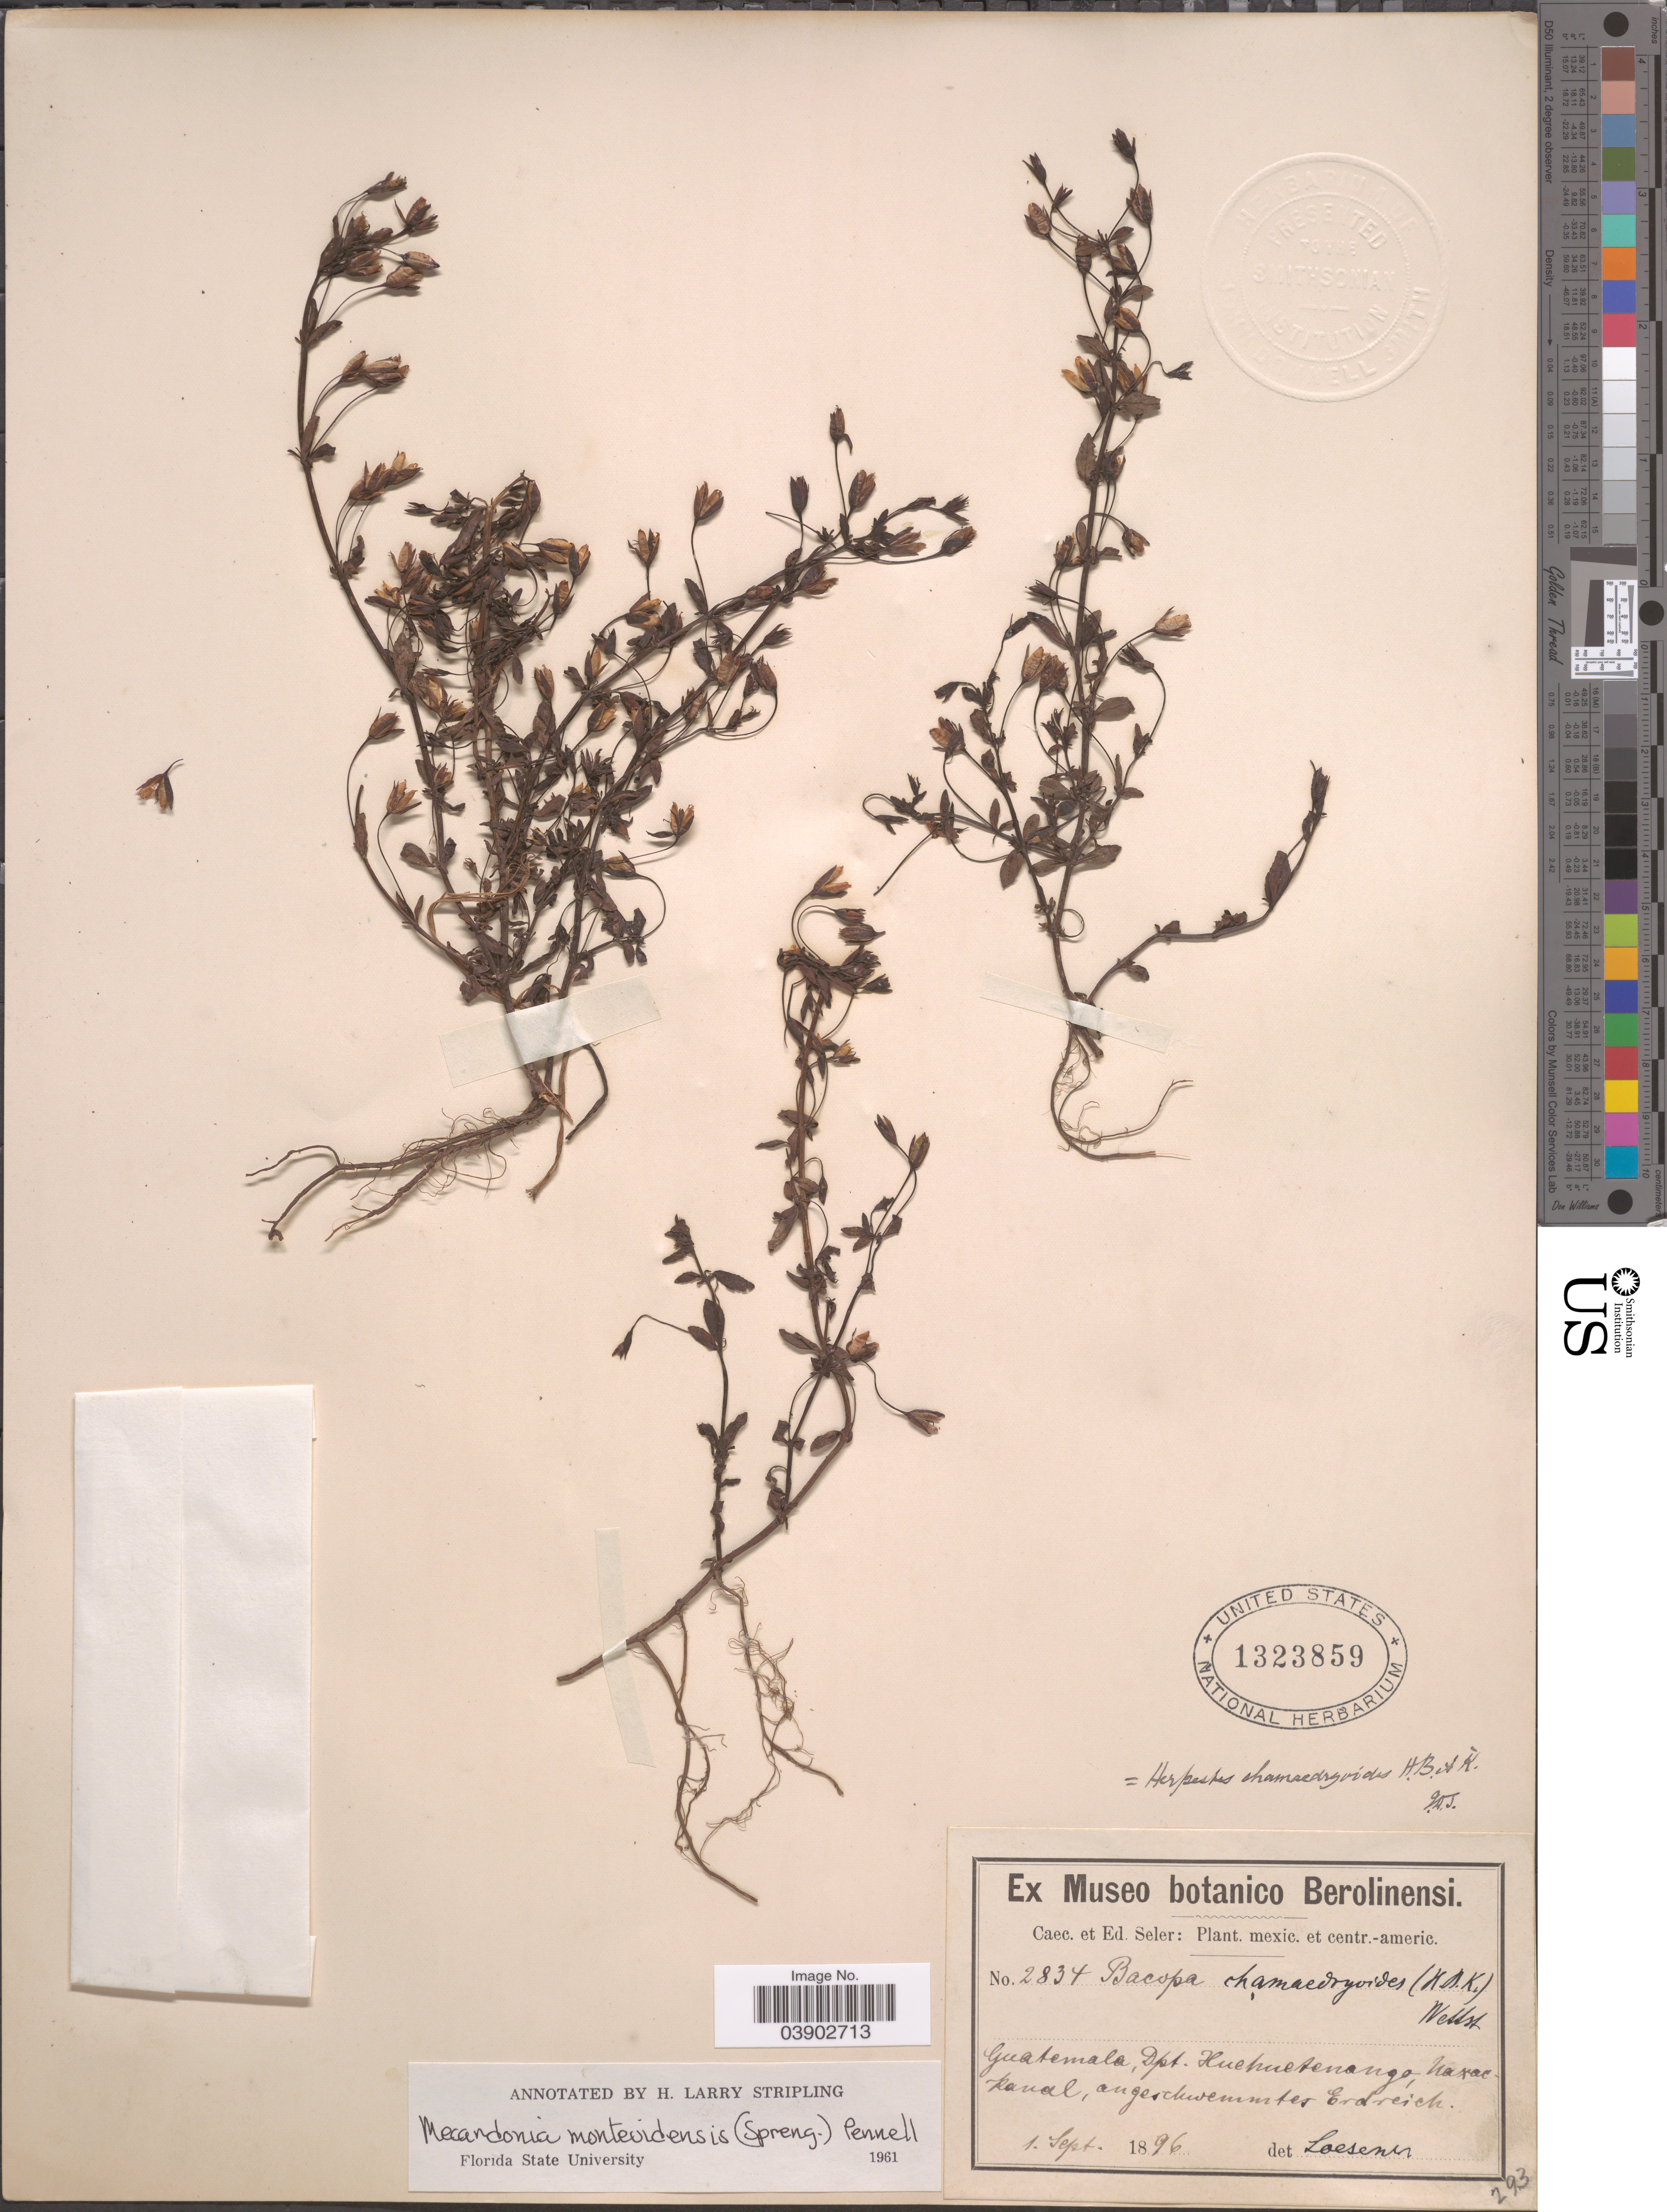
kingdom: Plantae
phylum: Tracheophyta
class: Magnoliopsida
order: Lamiales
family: Plantaginaceae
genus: Mecardonia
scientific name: Mecardonia procumbens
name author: (Mill.) Small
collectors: ex Caec. et Ed Seler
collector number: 2834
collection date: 1896-09-01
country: Guatemala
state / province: Huehuetenango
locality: Dpt. Huehuetenango, Uaxac-kanal, angeschwemmtes Erdreich.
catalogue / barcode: US 1323859